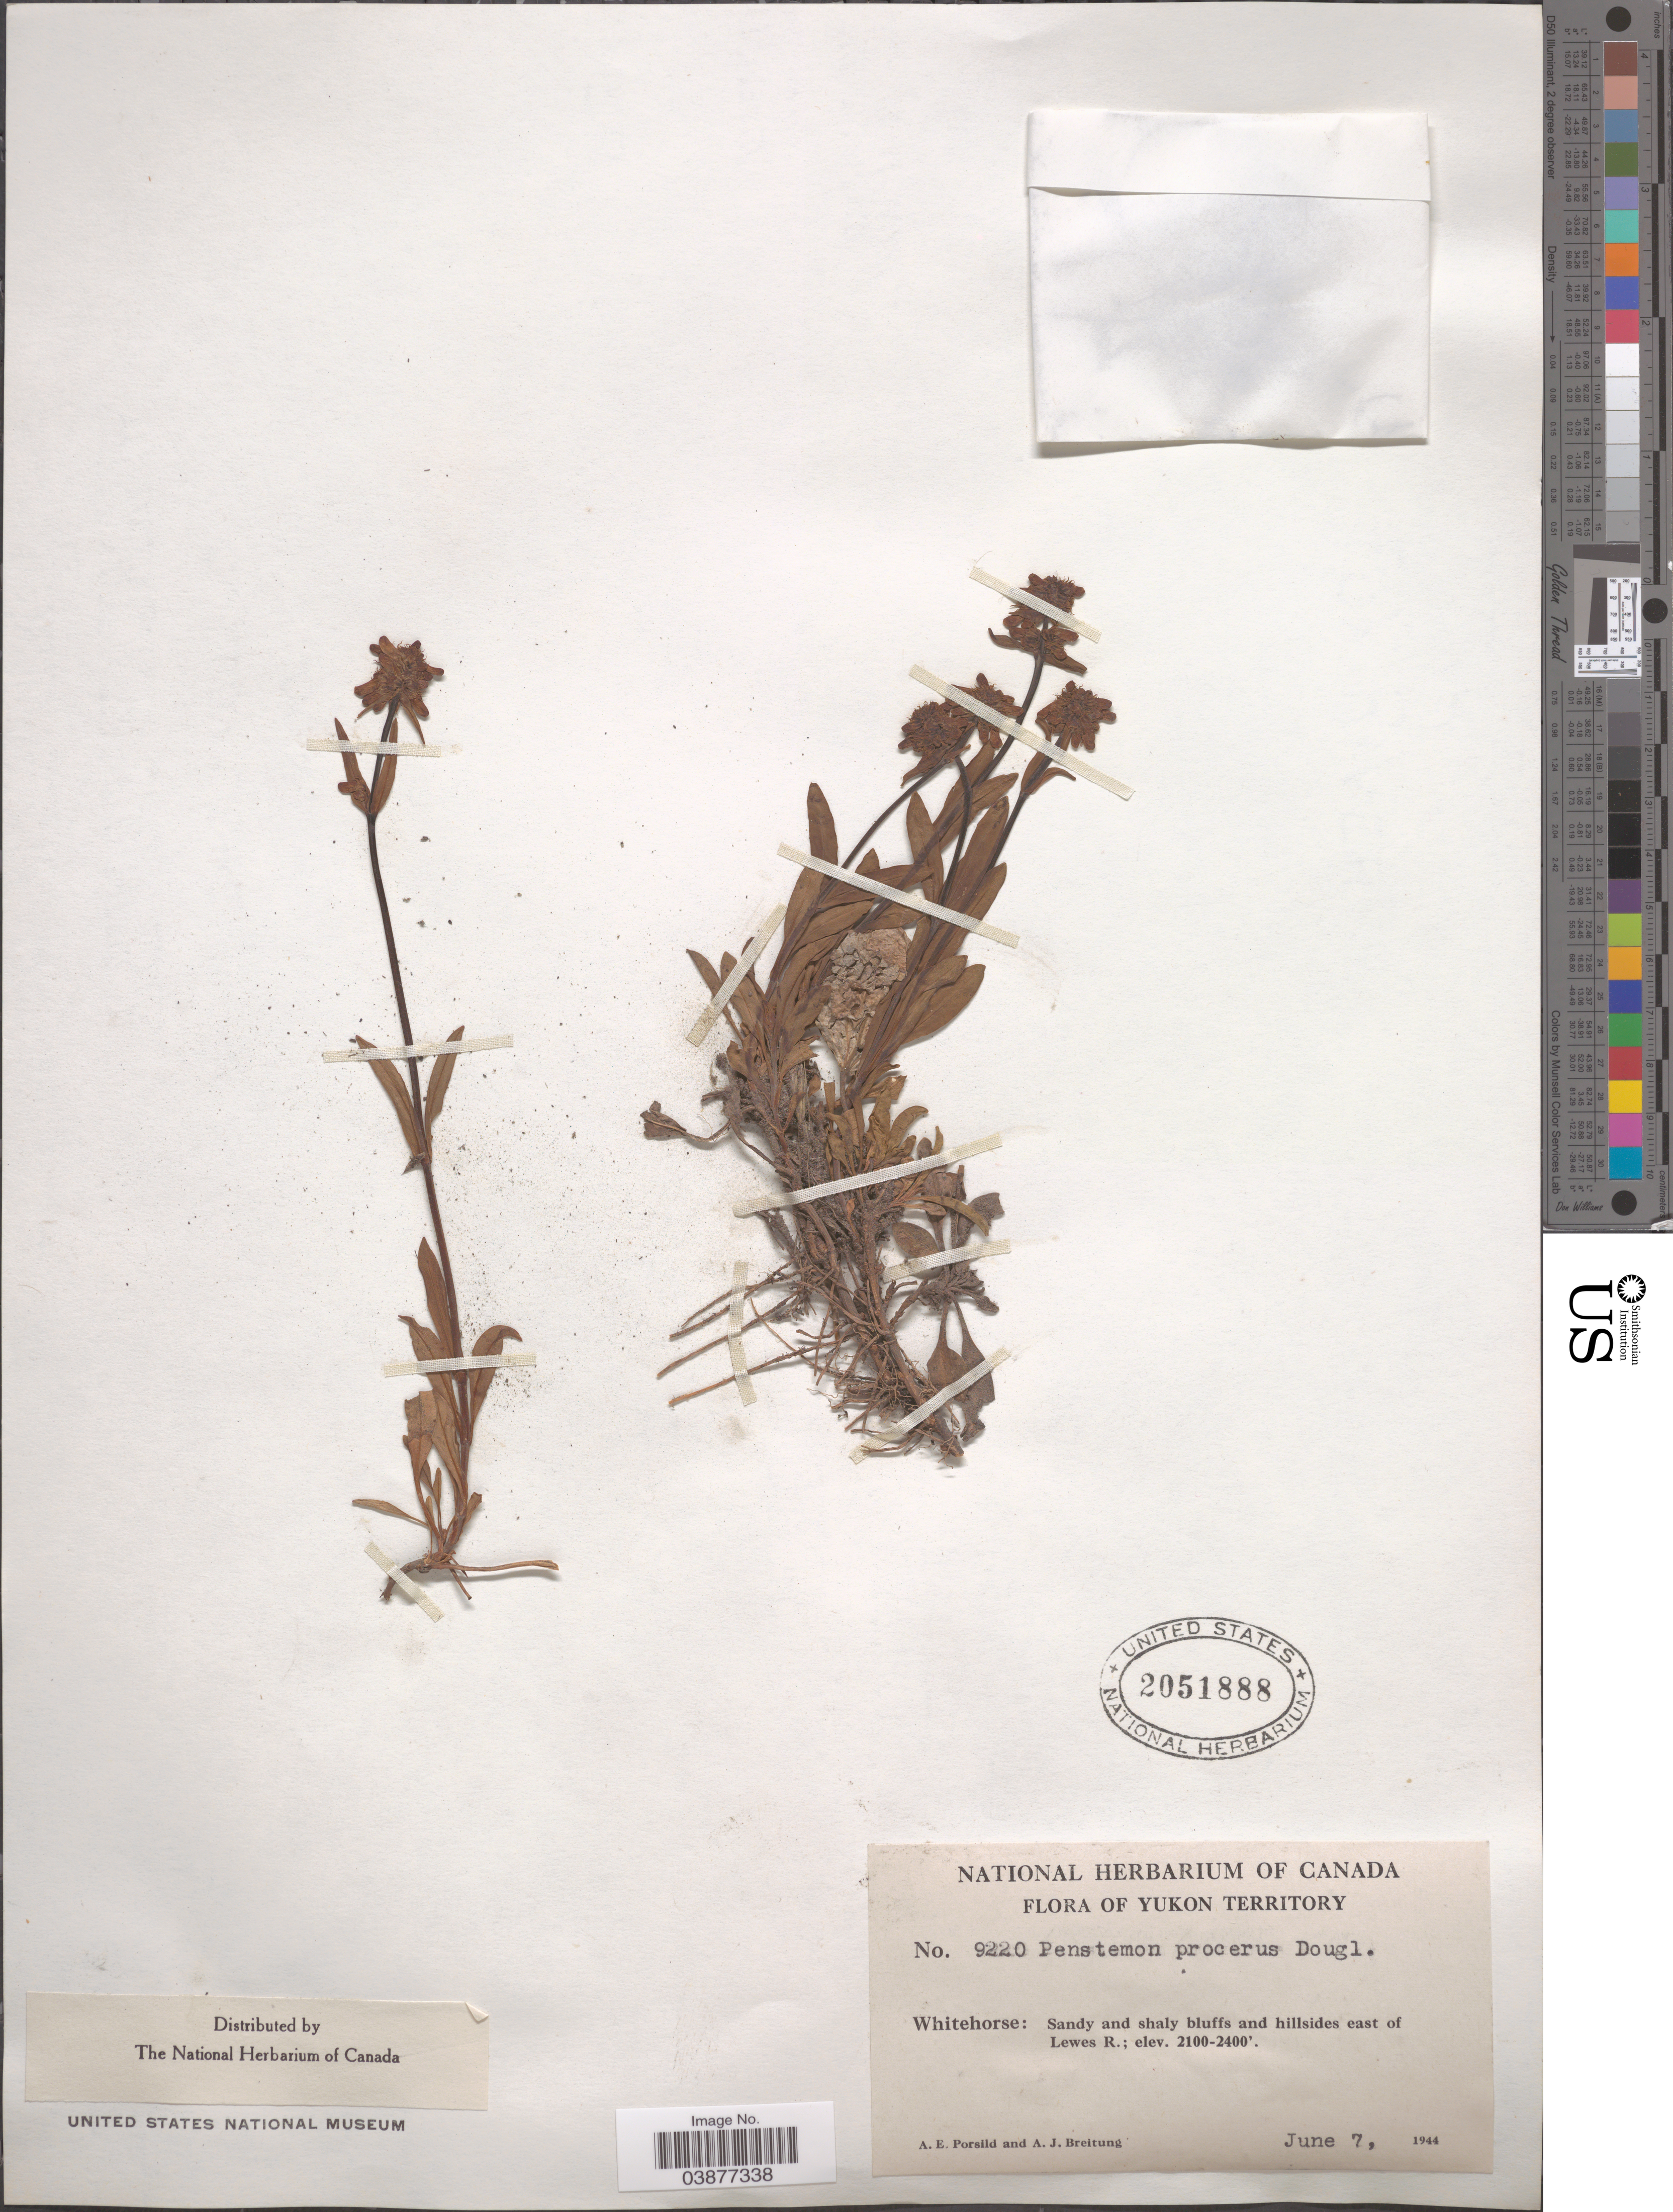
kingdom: Plantae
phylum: Tracheophyta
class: Magnoliopsida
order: Lamiales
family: Plantaginaceae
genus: Penstemon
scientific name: Penstemon procerus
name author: Douglas ex Graham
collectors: A. E. Porsild & A. Breitung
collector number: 9220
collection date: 1944-06-07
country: Canada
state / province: Yukon Territory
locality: Whitehorse: Sandy and shaly bluffs and hillsides east of Lewes R.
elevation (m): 640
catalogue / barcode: US 2051888